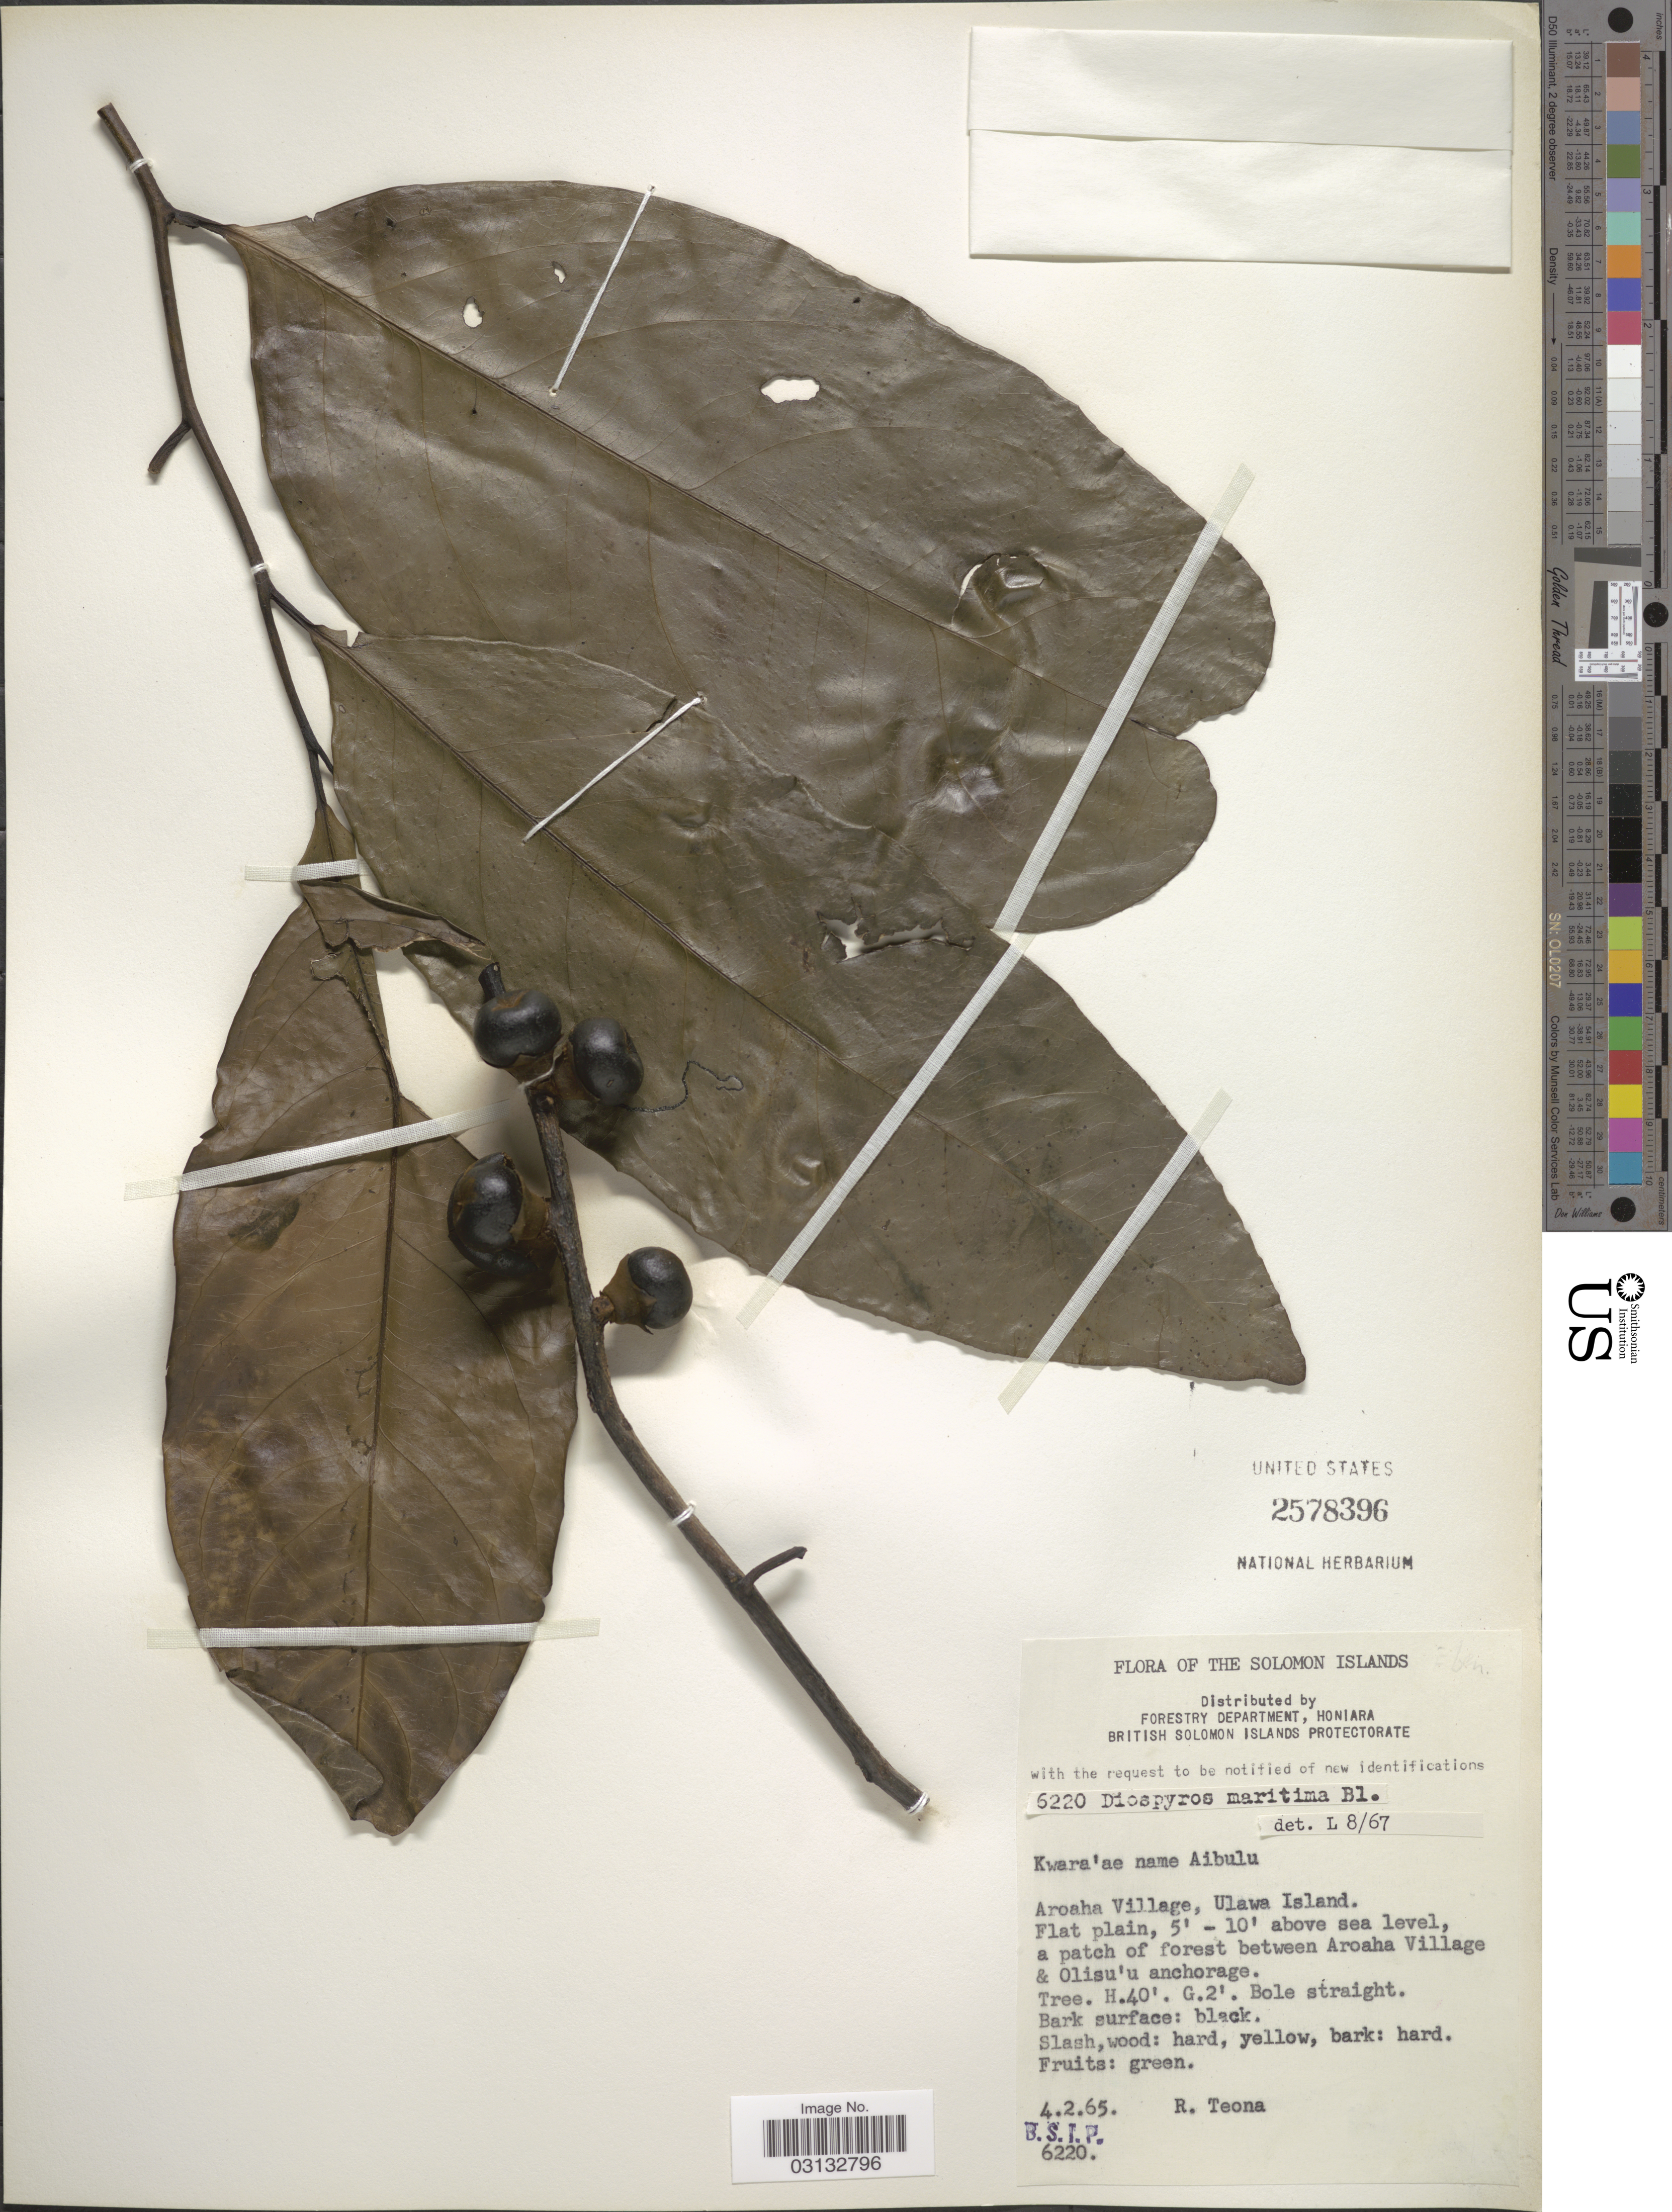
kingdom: Plantae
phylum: Tracheophyta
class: Magnoliopsida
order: Ericales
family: Ebenaceae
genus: Diospyros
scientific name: Diospyros maritima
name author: Blume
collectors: R. Teona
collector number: BSIP6220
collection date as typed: Transcribed d/m/y: 4/2/65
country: Solomon Islands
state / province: Solomon Islands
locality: Aroaha Village, Ulawa Island.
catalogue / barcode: US 2578396